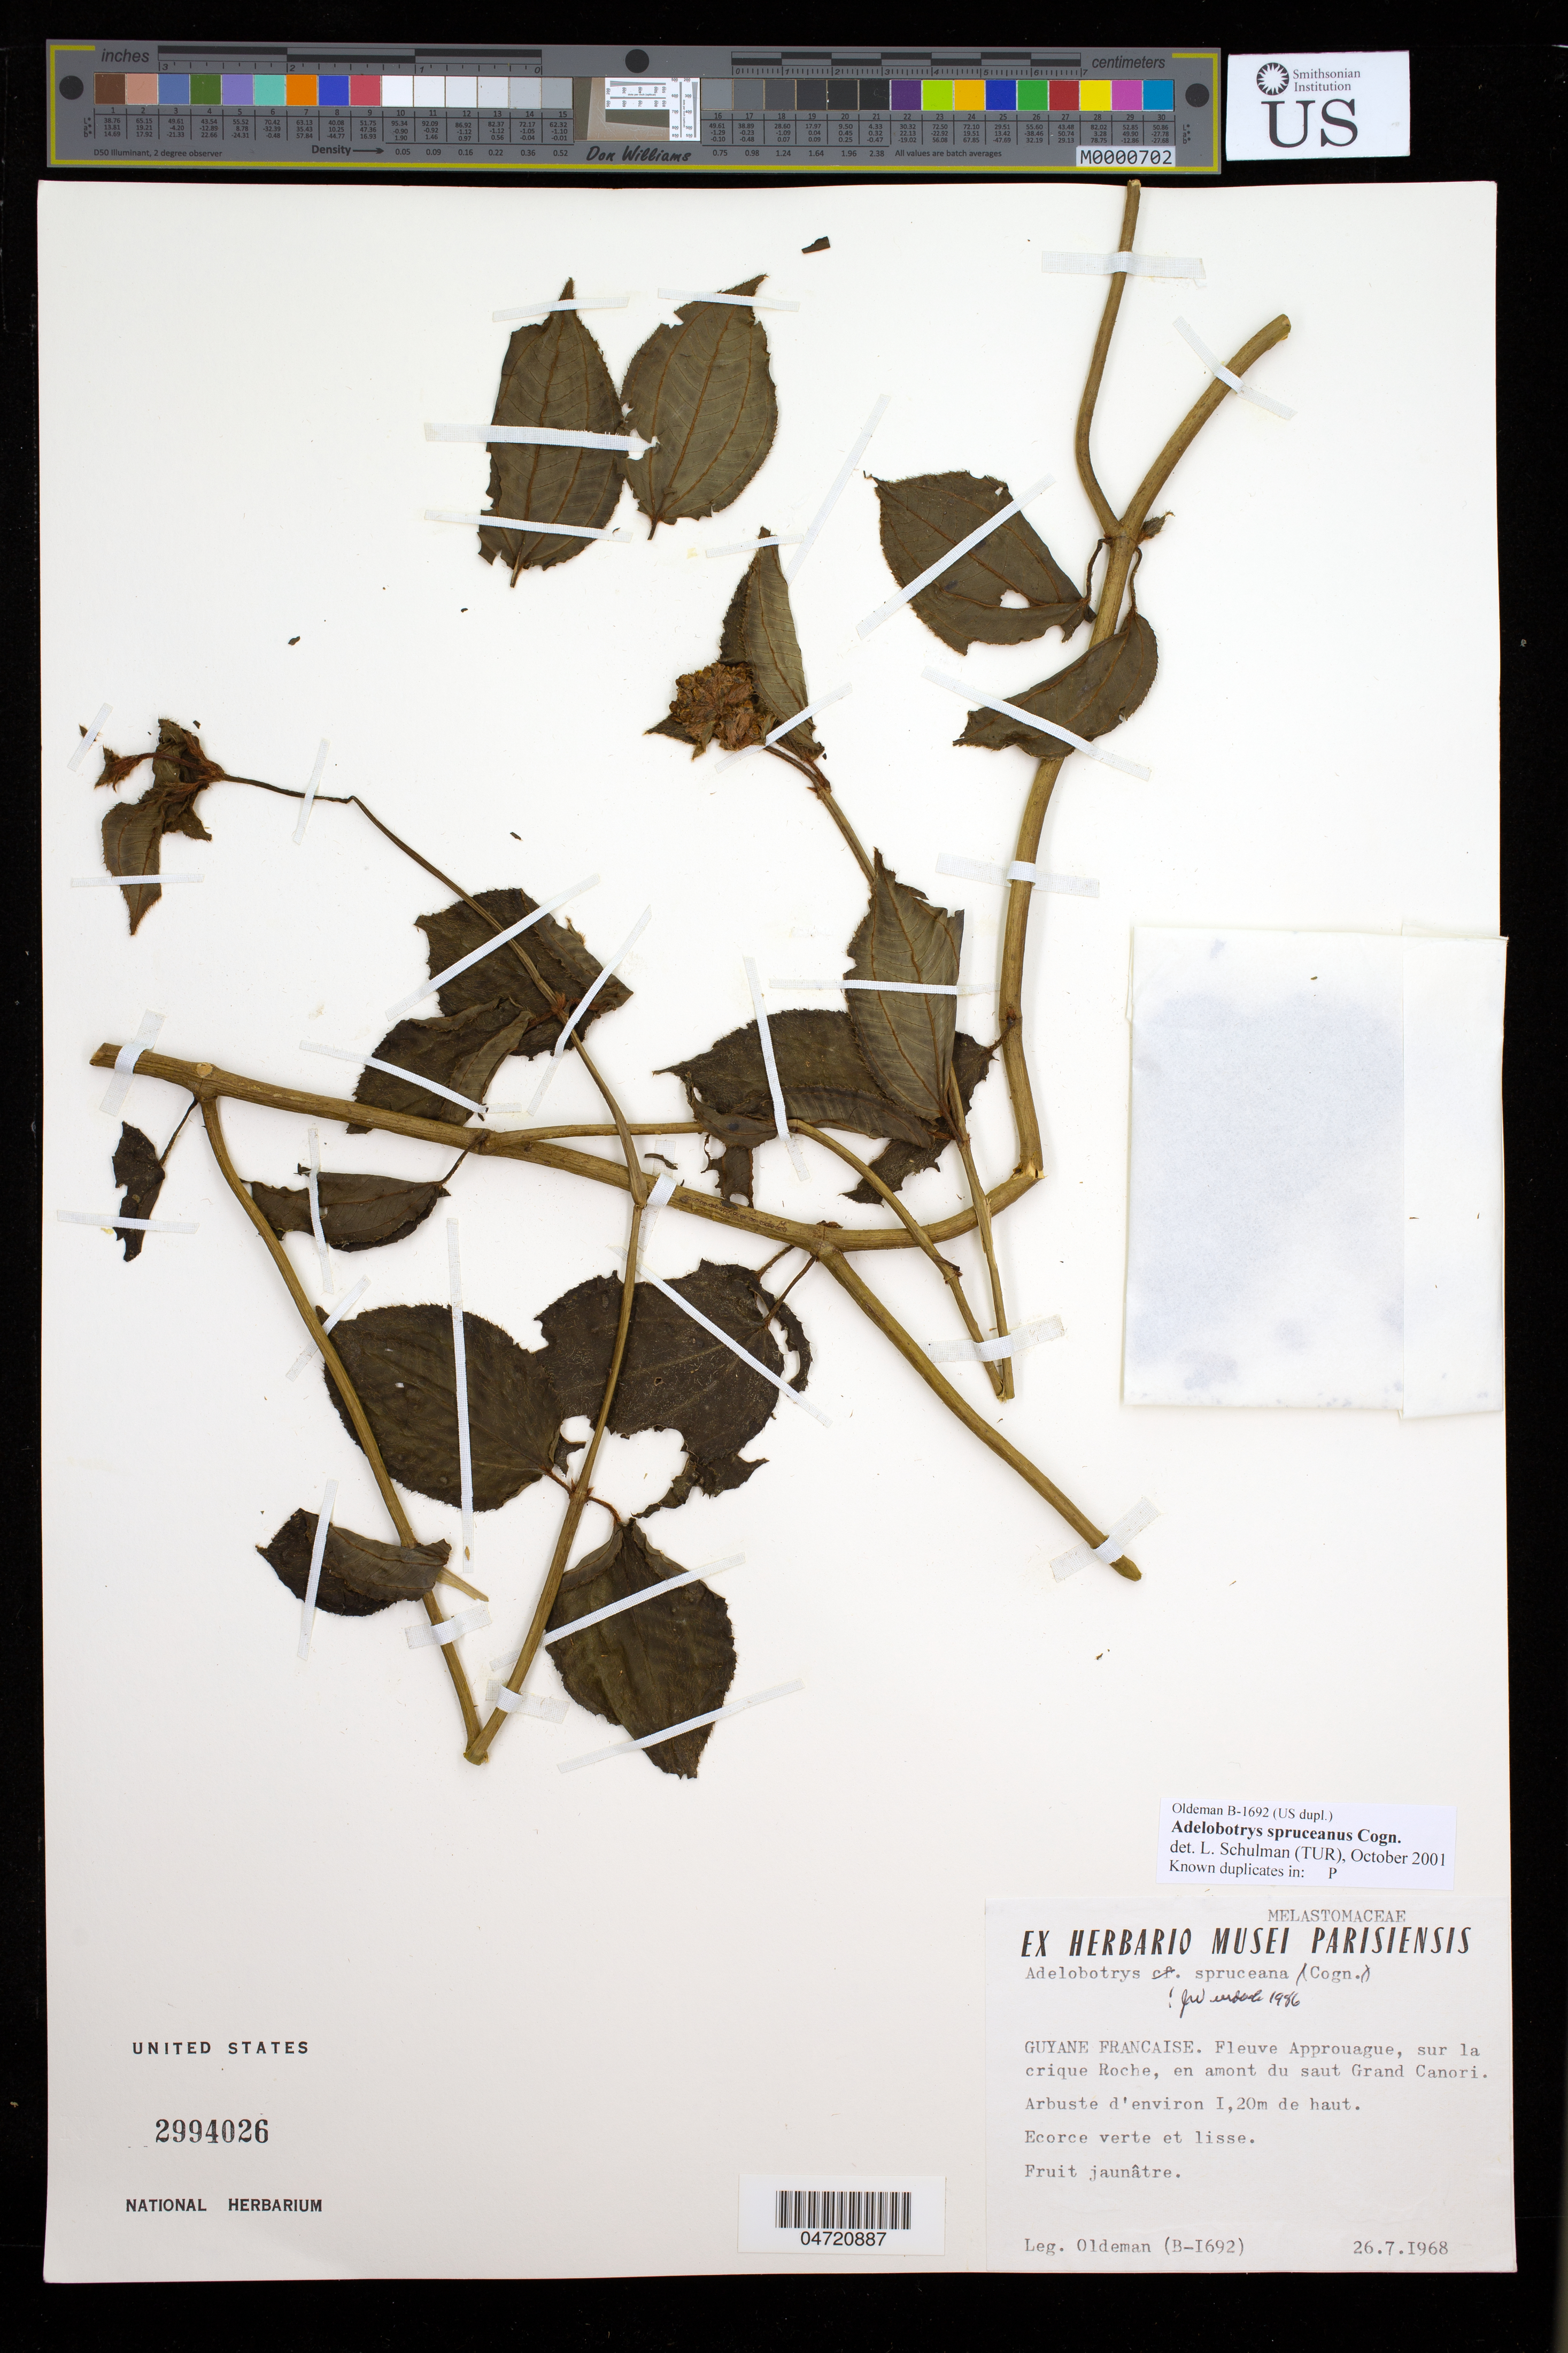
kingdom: Plantae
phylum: Tracheophyta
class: Magnoliopsida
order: Myrtales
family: Melastomataceae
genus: Adelobotrys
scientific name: Adelobotrys spruceana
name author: Cogn.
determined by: Schulman, Leif, (TUR), University of Turku (FINLAND)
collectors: R. Oldeman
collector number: B-1692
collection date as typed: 26-Jul-68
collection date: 1968-07-26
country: French Guiana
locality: Approuague River; sur la crique Roche, en amont du saut Grand Canori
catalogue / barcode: US 2994026